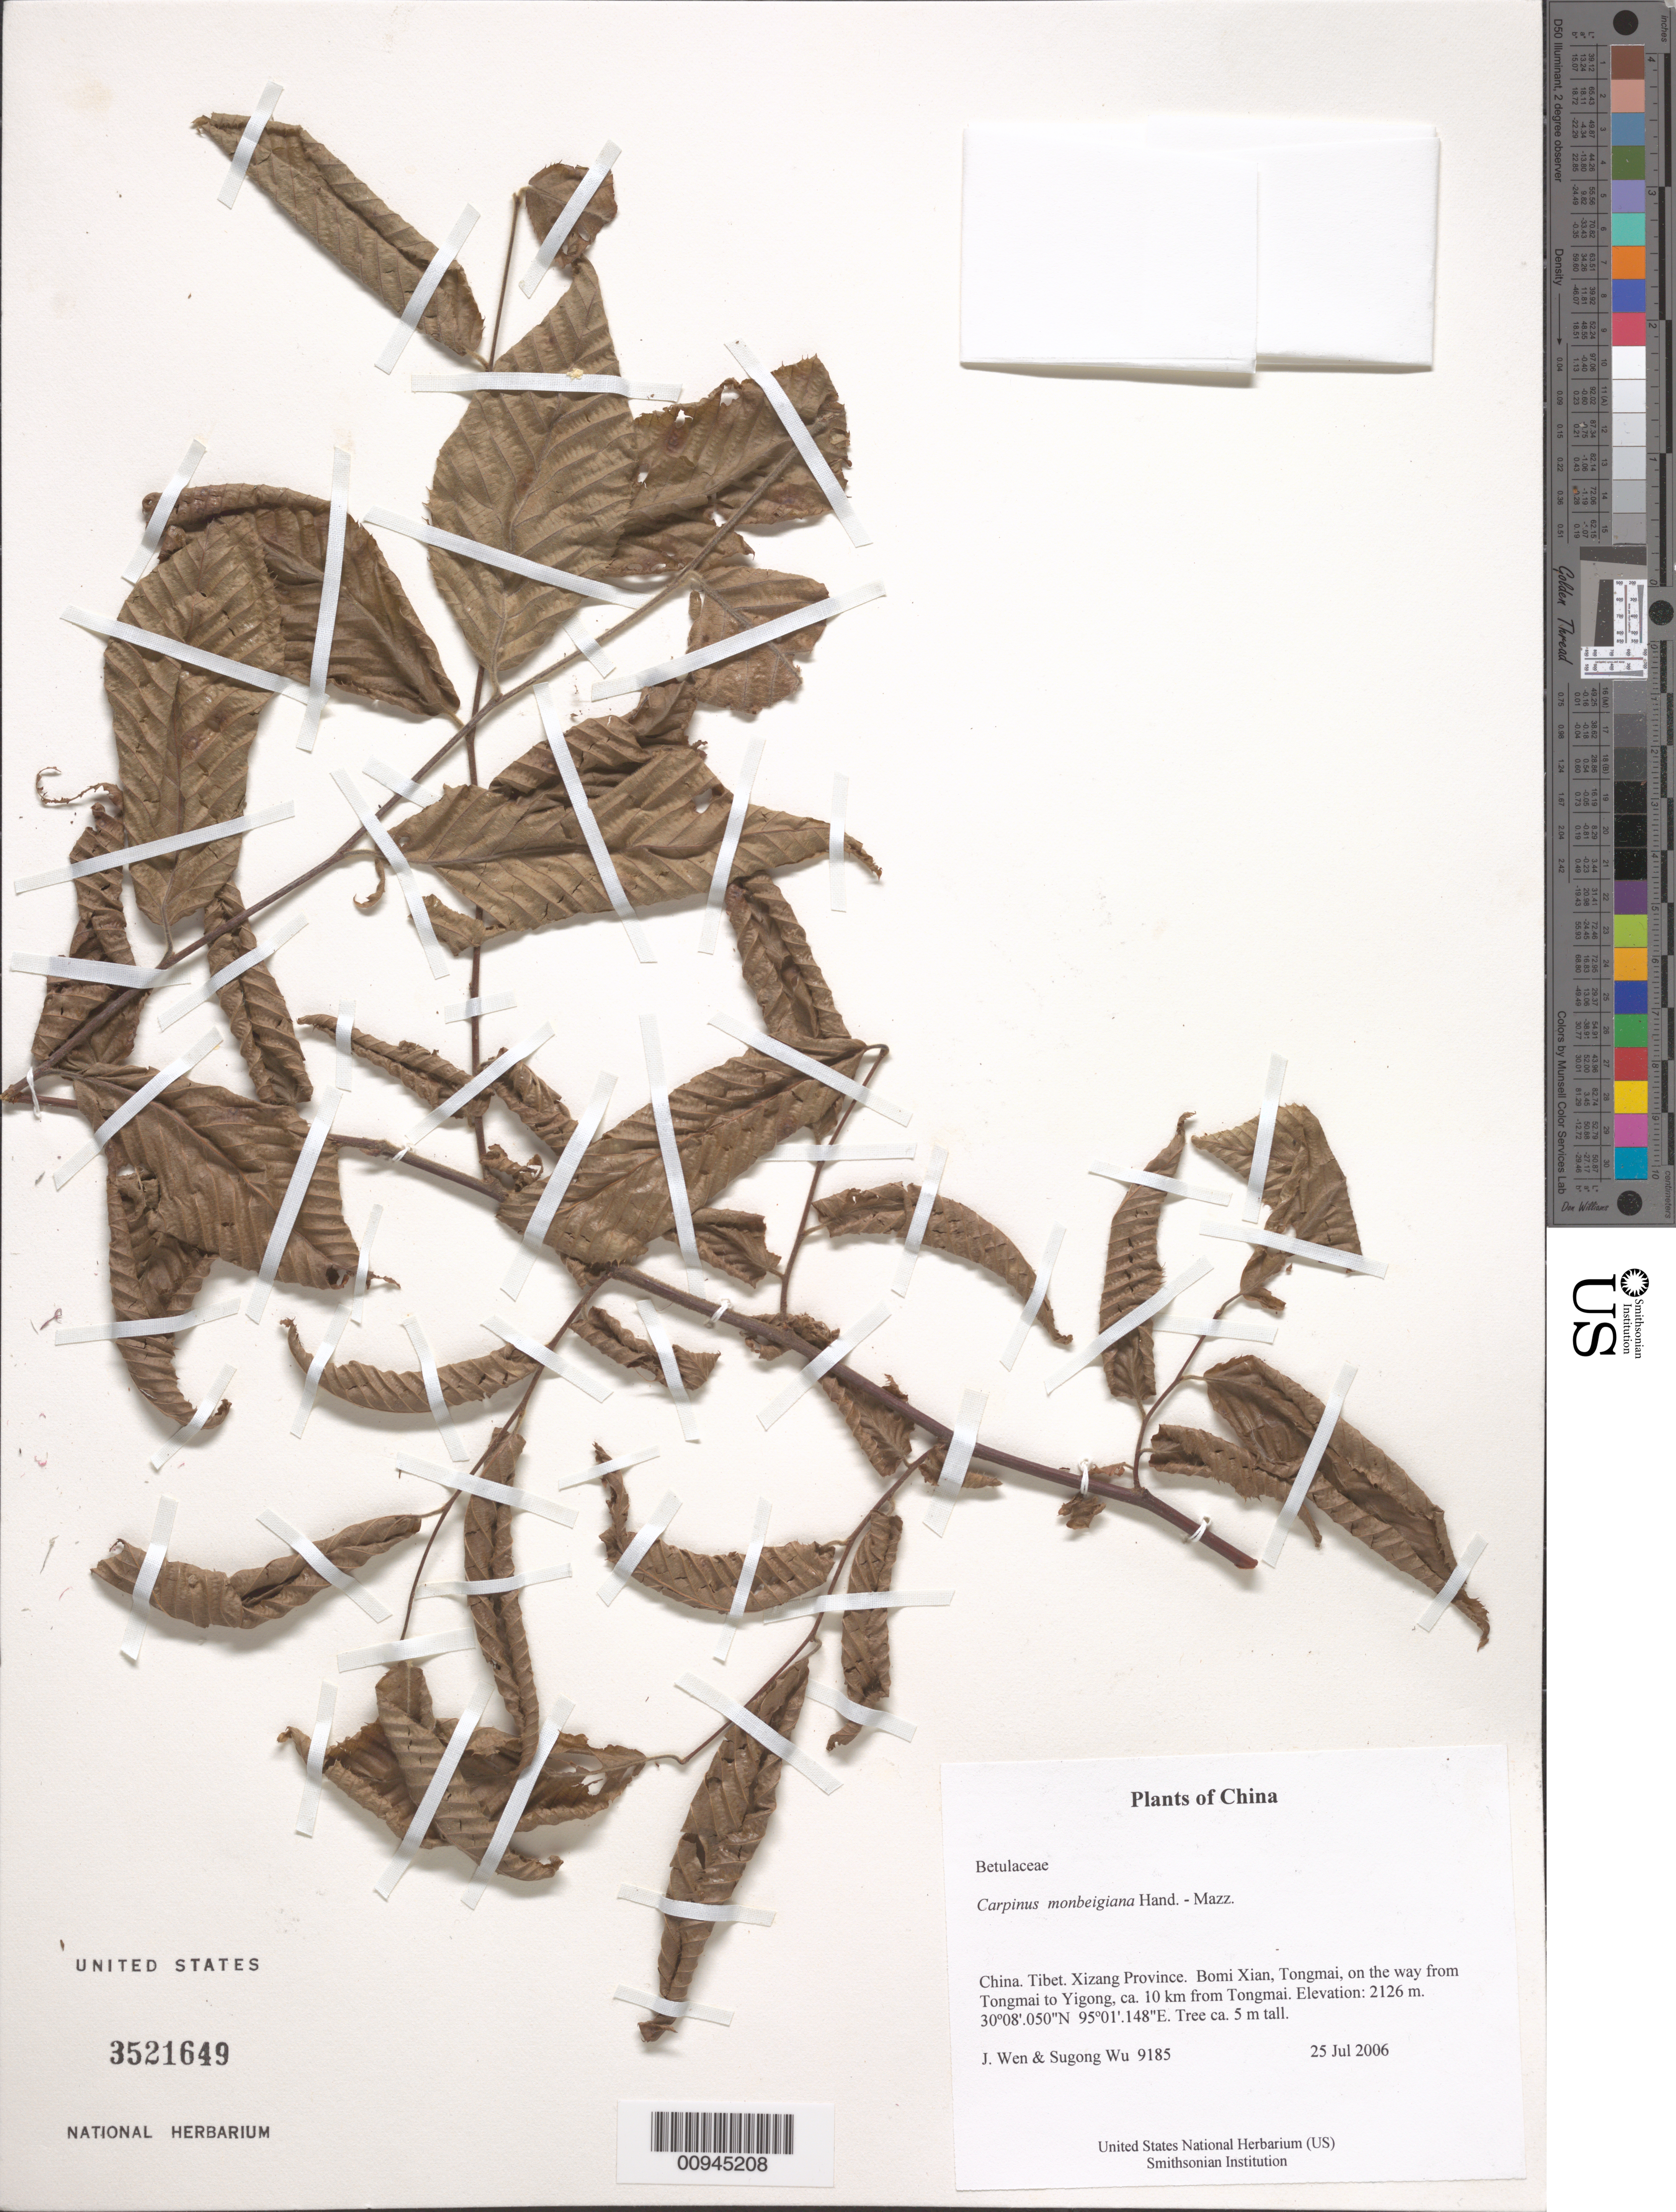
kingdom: Plantae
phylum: Tracheophyta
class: Magnoliopsida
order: Fagales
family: Betulaceae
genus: Carpinus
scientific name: Carpinus monbeigiana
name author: Hand.-Mazz.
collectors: J. Wen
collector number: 9185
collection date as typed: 25 Jul 2006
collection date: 2006-07-25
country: China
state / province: Xizang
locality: Xizang Province. Bomi Xian, Tongmai, on the way from Tongmai to Yigong, ca. 10 km from Tongmai.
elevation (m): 2126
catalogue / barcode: US 3521649